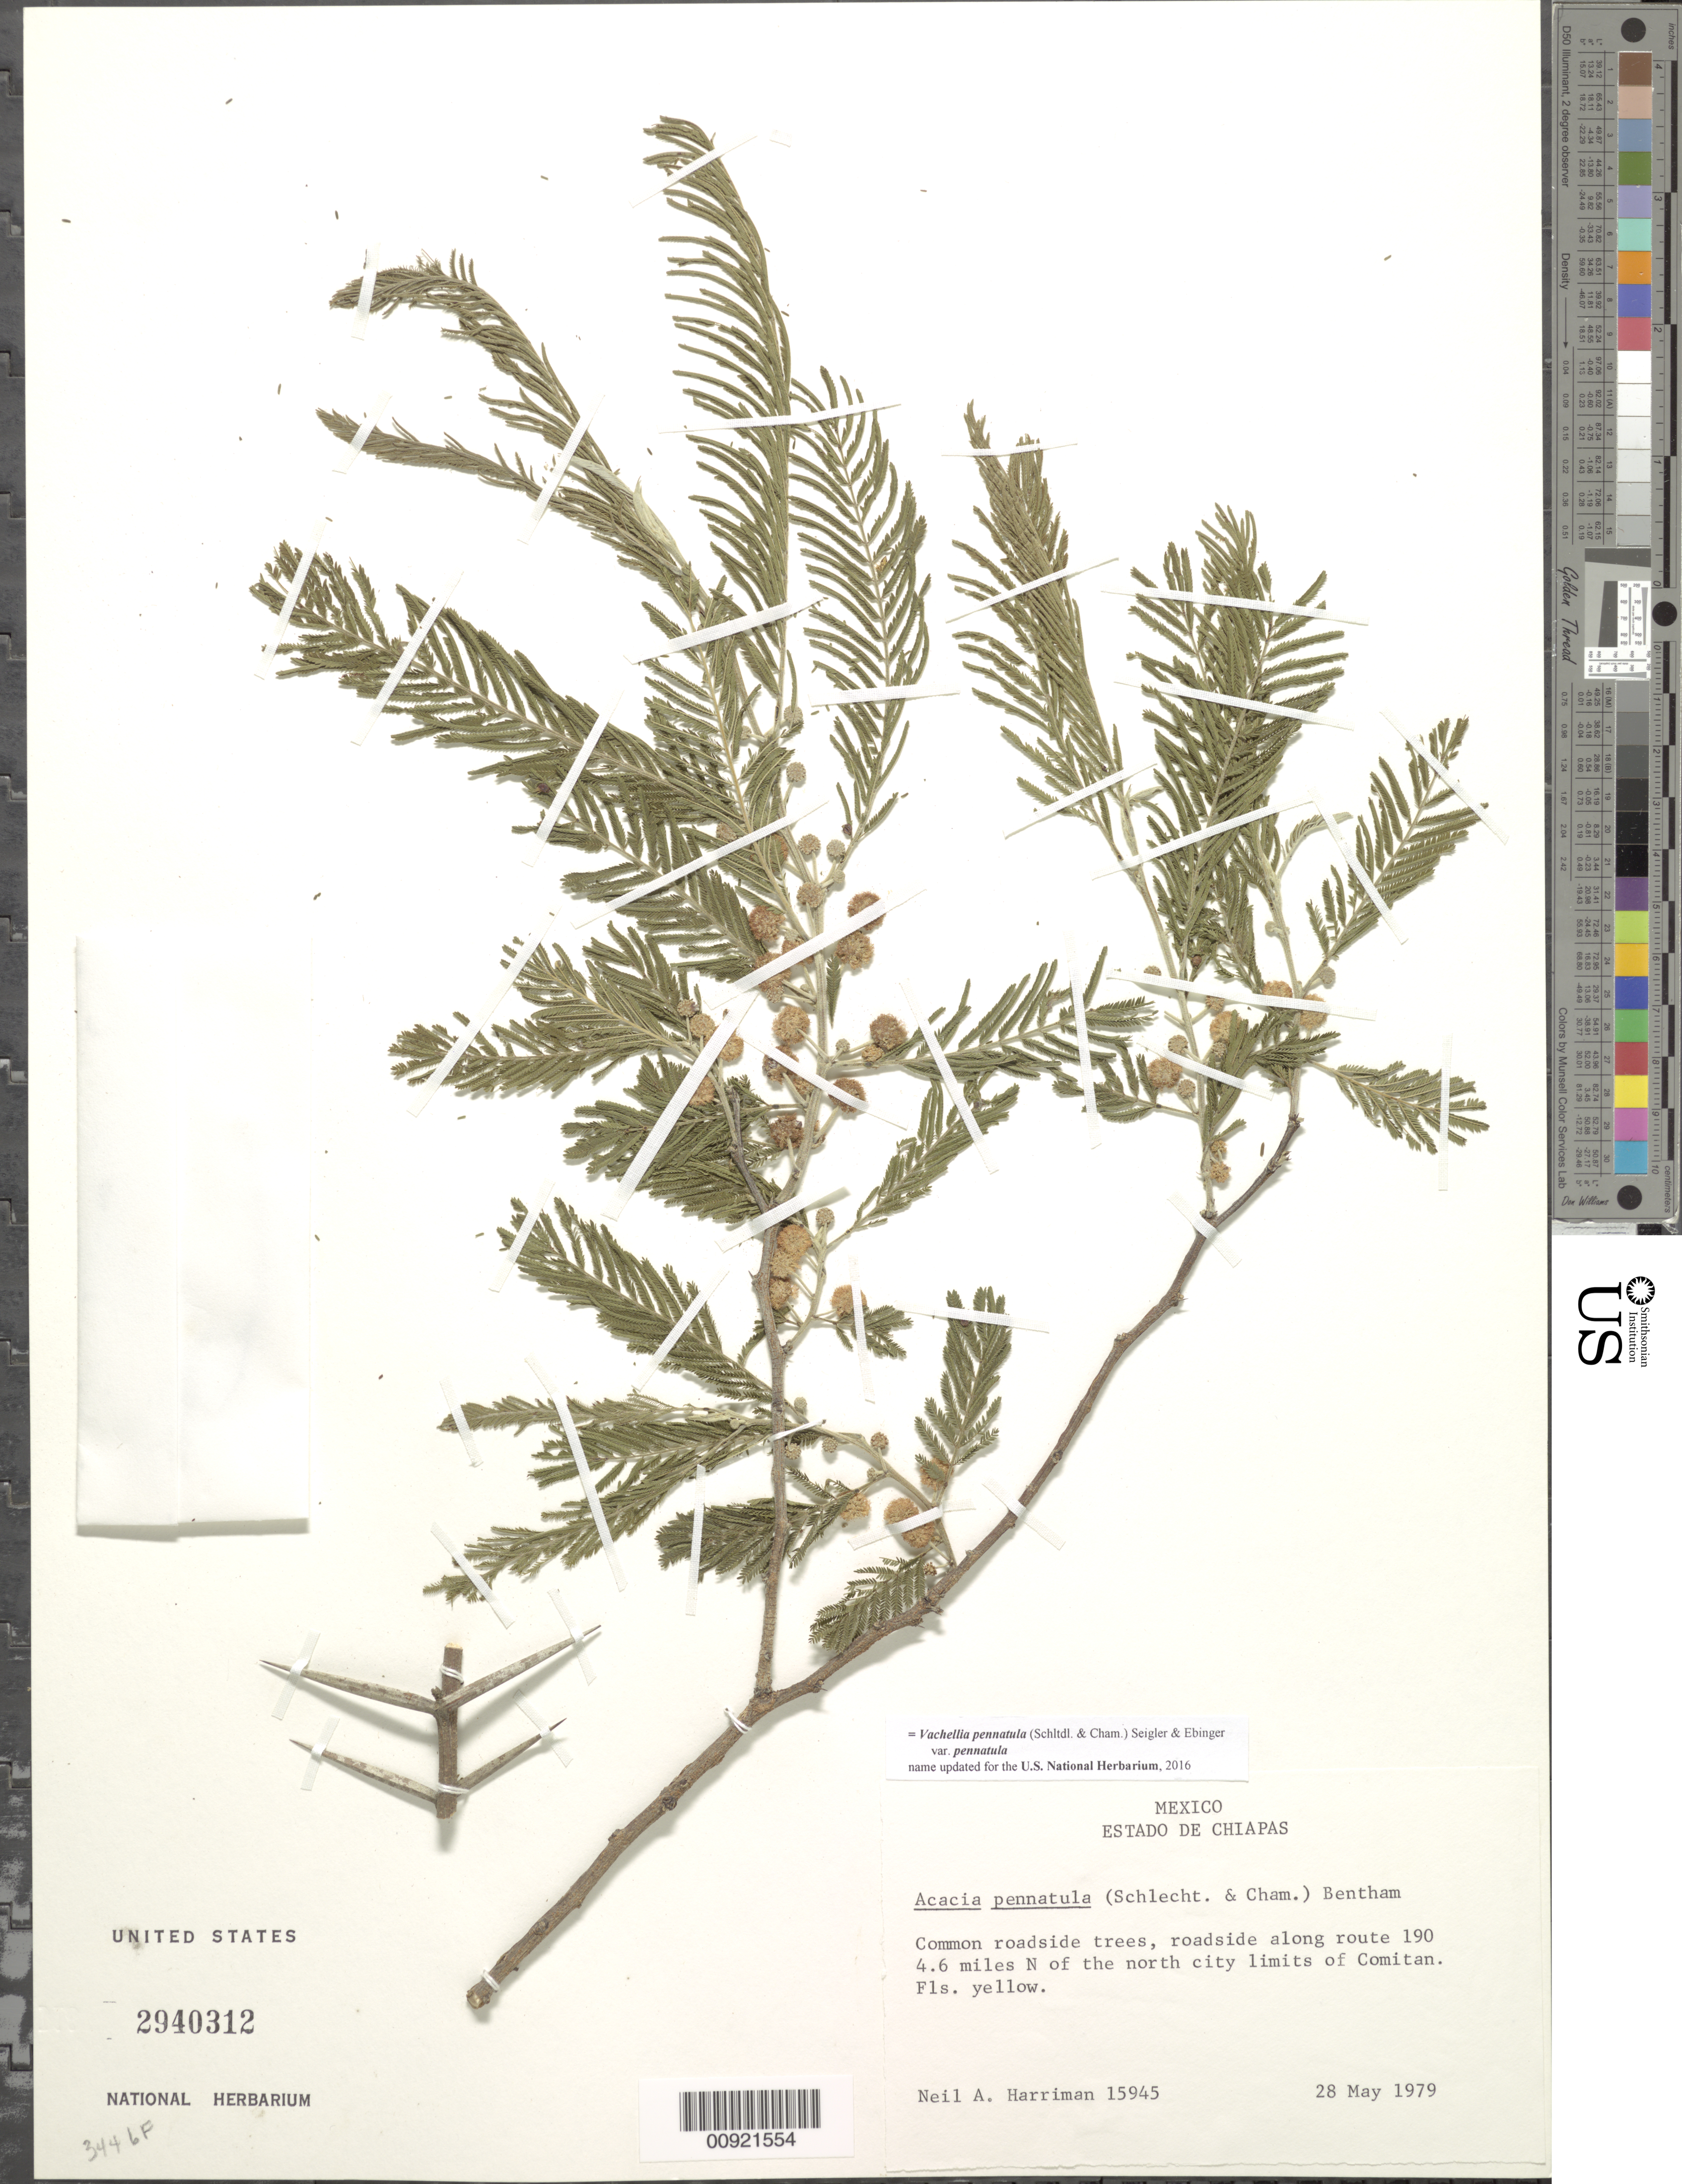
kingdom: Plantae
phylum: Tracheophyta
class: Magnoliopsida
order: Fabales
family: Fabaceae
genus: Vachellia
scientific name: Vachellia pennatula var. pennatula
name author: (Schltdl. & Cham.) Seigler & Ebinger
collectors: N. A. Harriman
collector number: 15945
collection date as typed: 28 May 1979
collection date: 1979-05-28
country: Mexico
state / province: Chiapas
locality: Along route 190, 4.6 miles N of the north city limits of Comitan.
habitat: Roadside.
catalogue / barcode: US 2940312